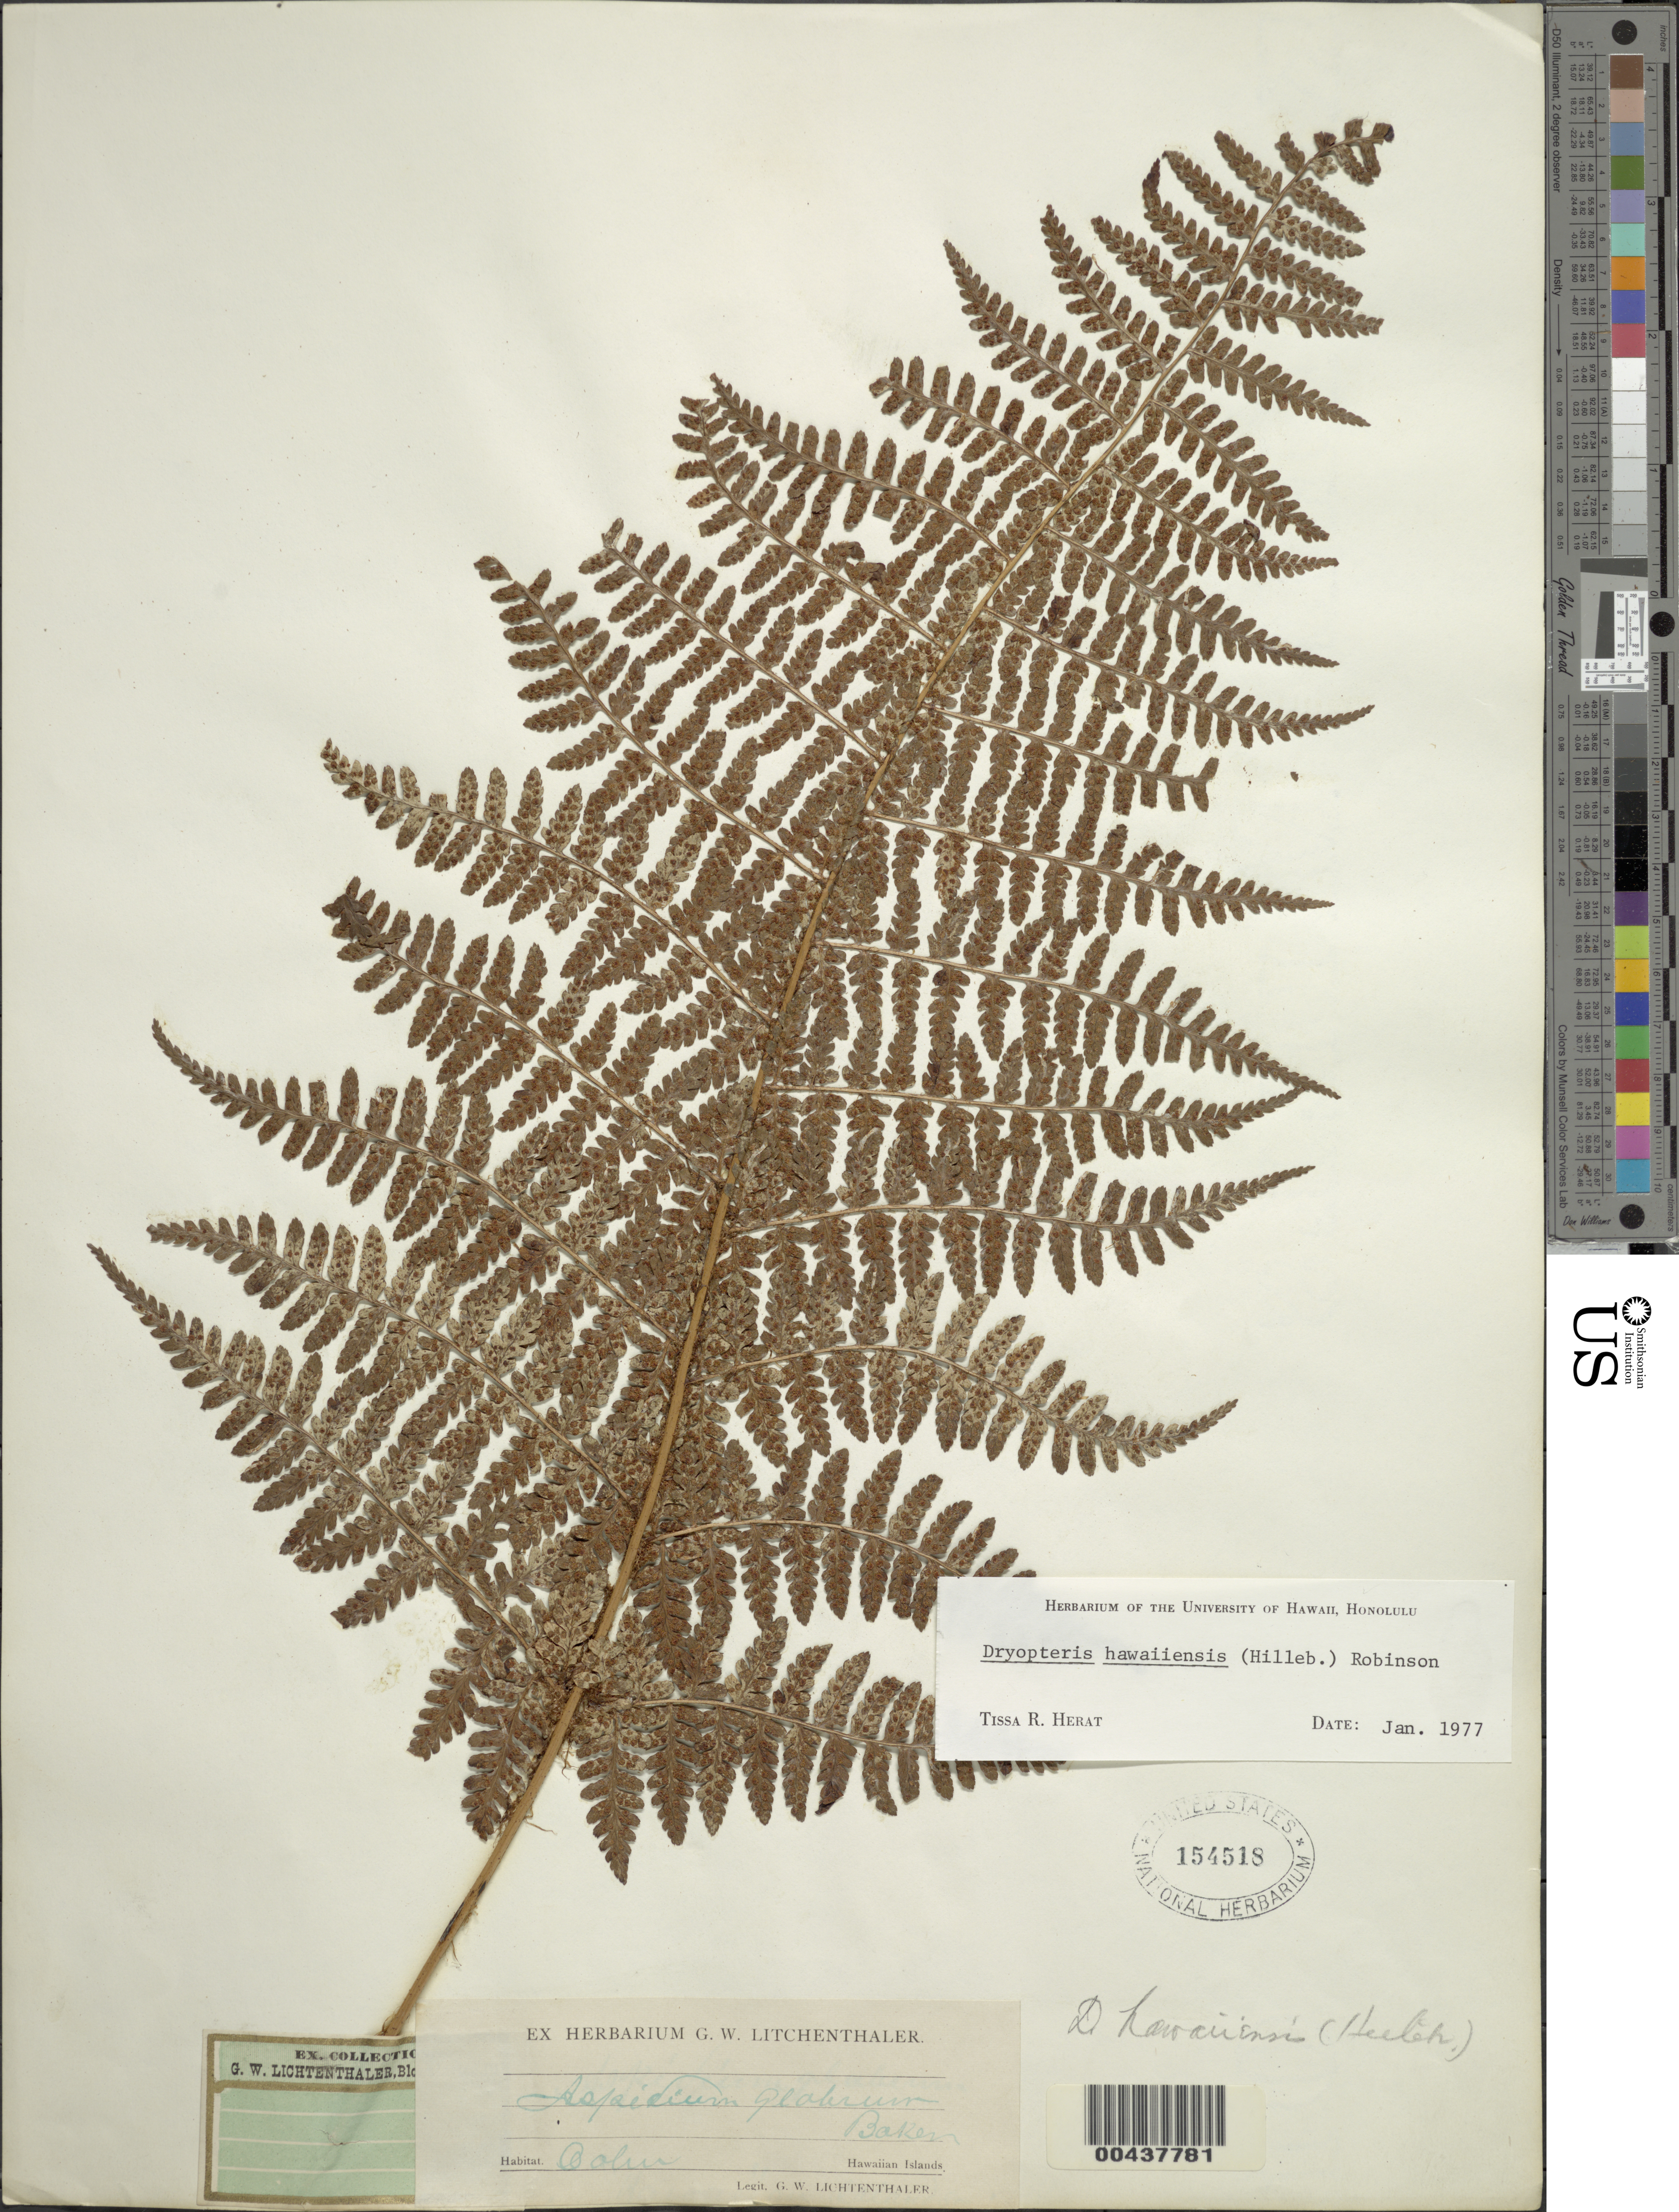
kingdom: Plantae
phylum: Tracheophyta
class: Polypodiopsida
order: Polypodiales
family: Dryopteridaceae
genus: Dryopteris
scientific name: Dryopteris hawaiiensis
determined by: Herat, T. R.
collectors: G. Lichtenthaler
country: United States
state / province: Hawaii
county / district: Honolulu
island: Oahu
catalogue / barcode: US 154518